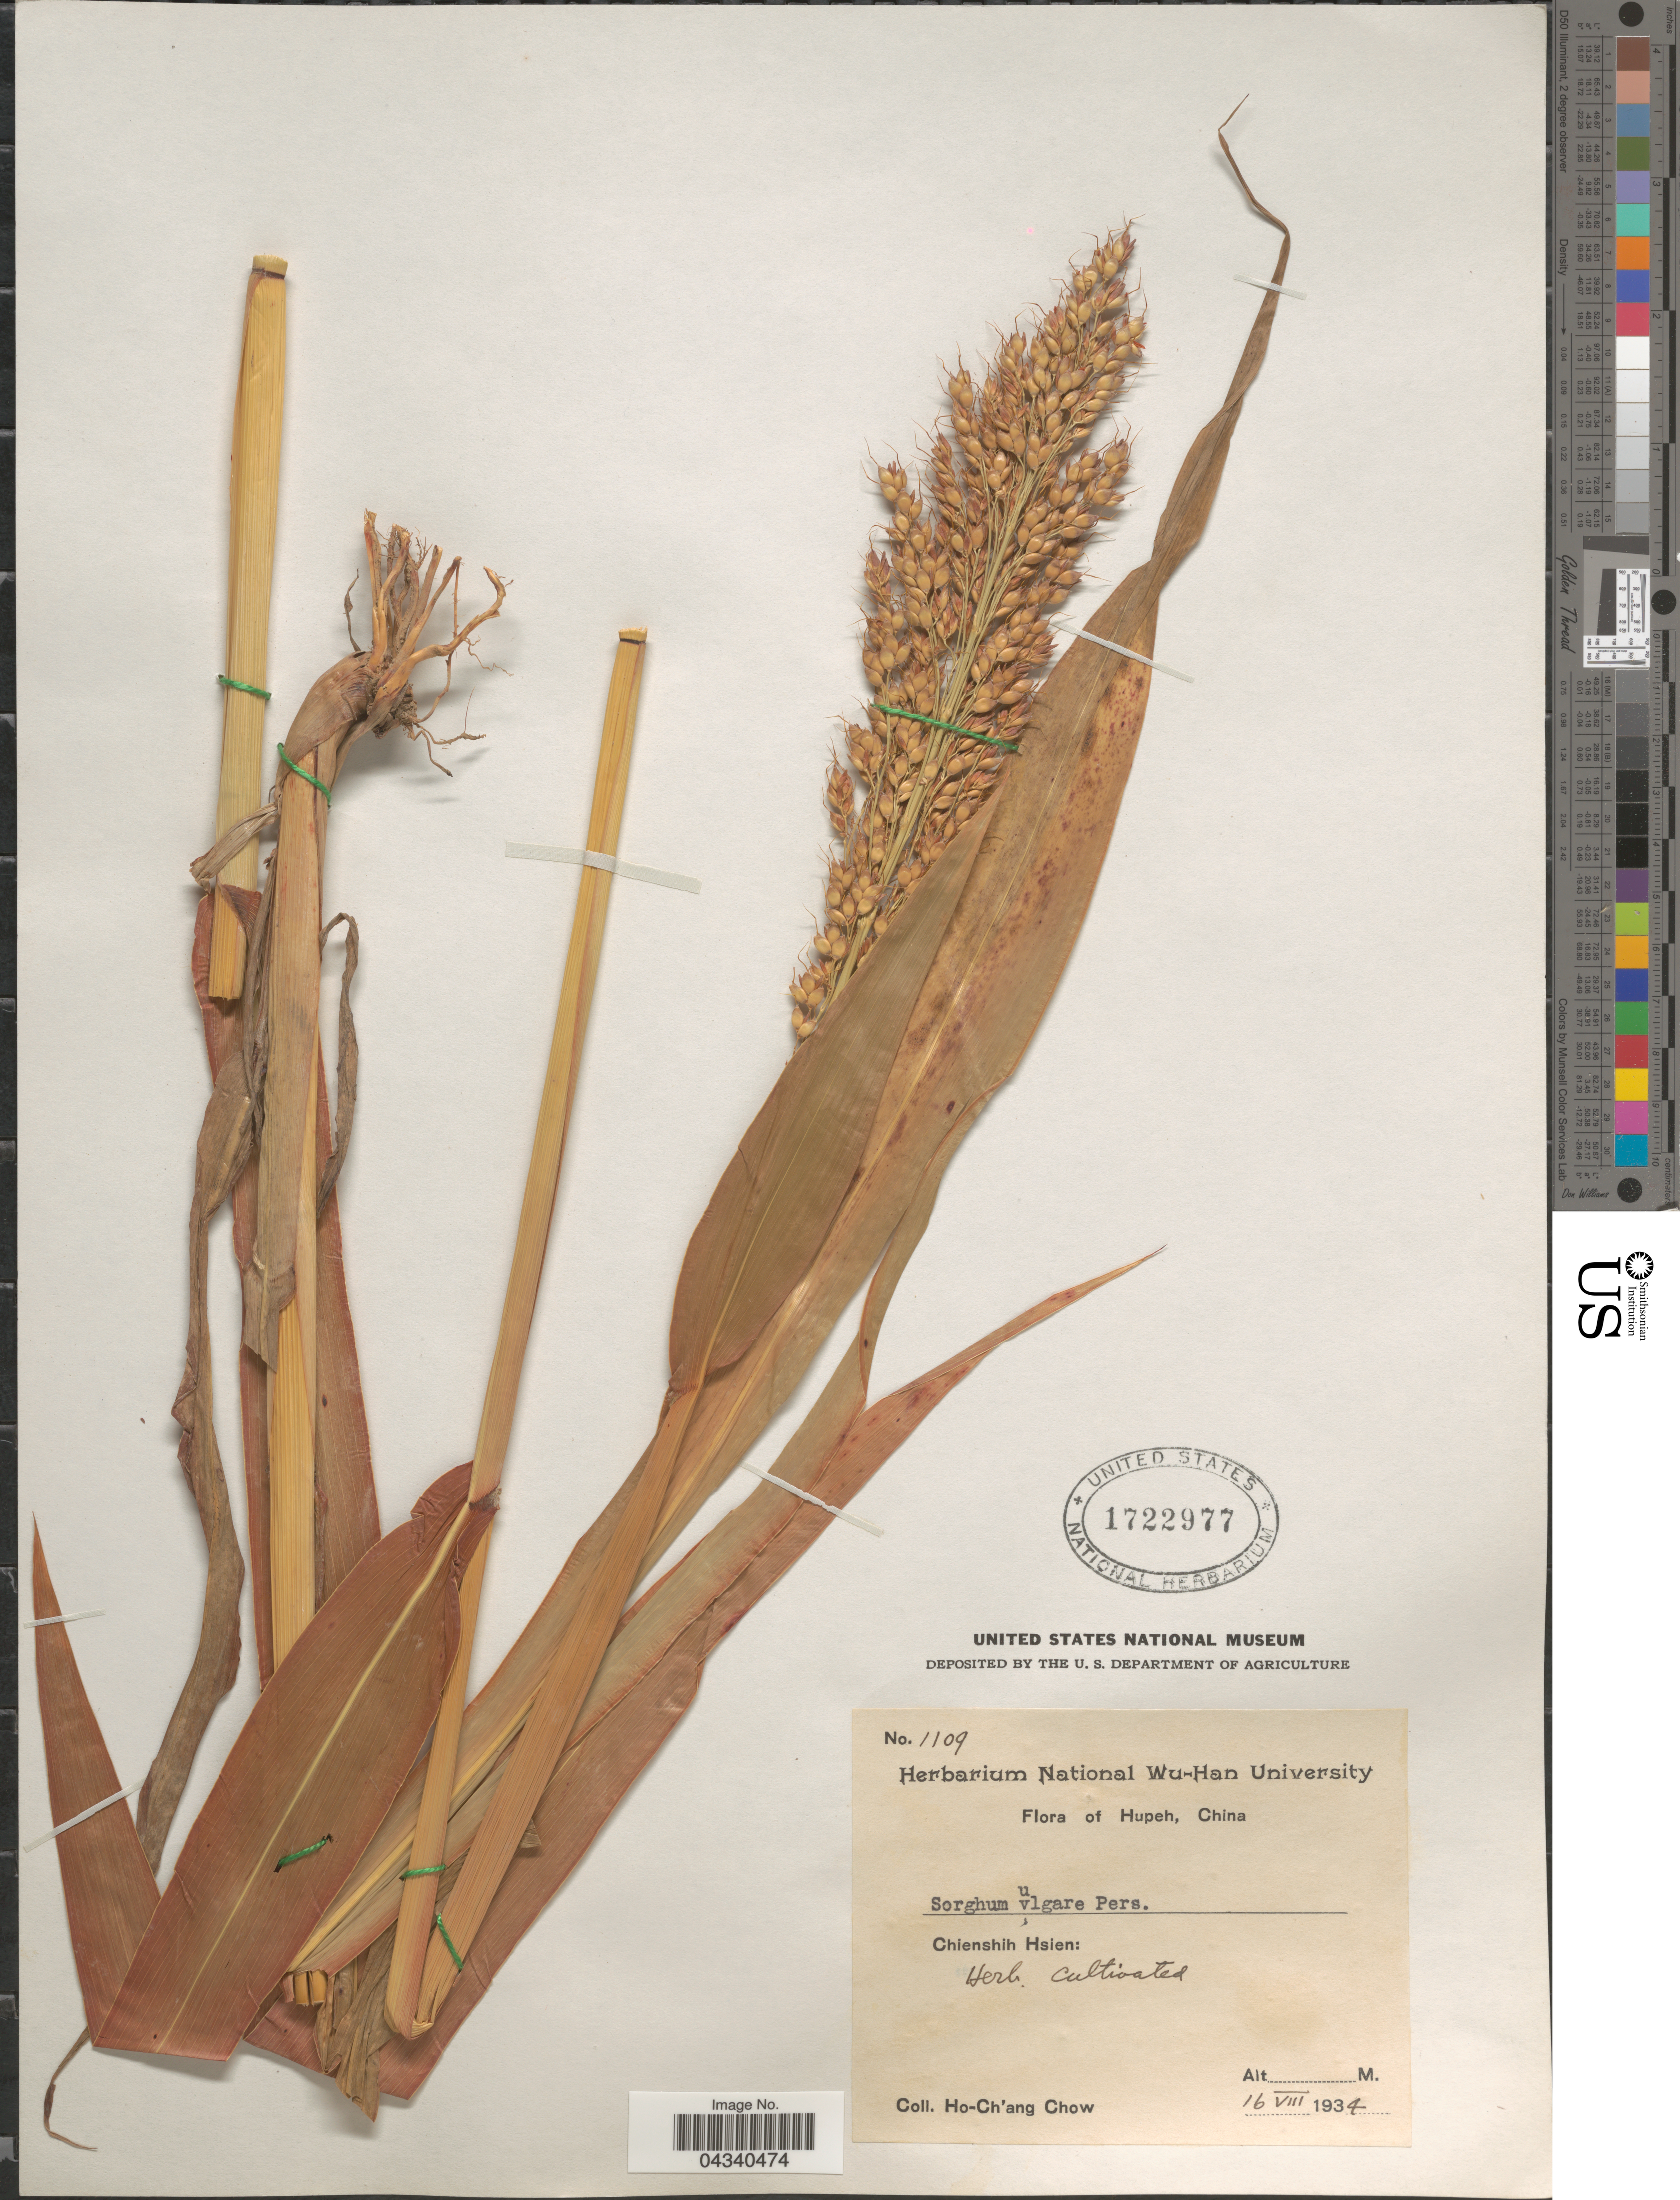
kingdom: Plantae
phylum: Tracheophyta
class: Liliopsida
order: Poales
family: Poaceae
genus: Sorghum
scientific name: Sorghum bicolor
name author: (L.) Moench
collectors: H. Chow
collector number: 1109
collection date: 1934-08-16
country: China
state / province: Hubei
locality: Hupeh. Chienshih Hsien.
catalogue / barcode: US 1722977